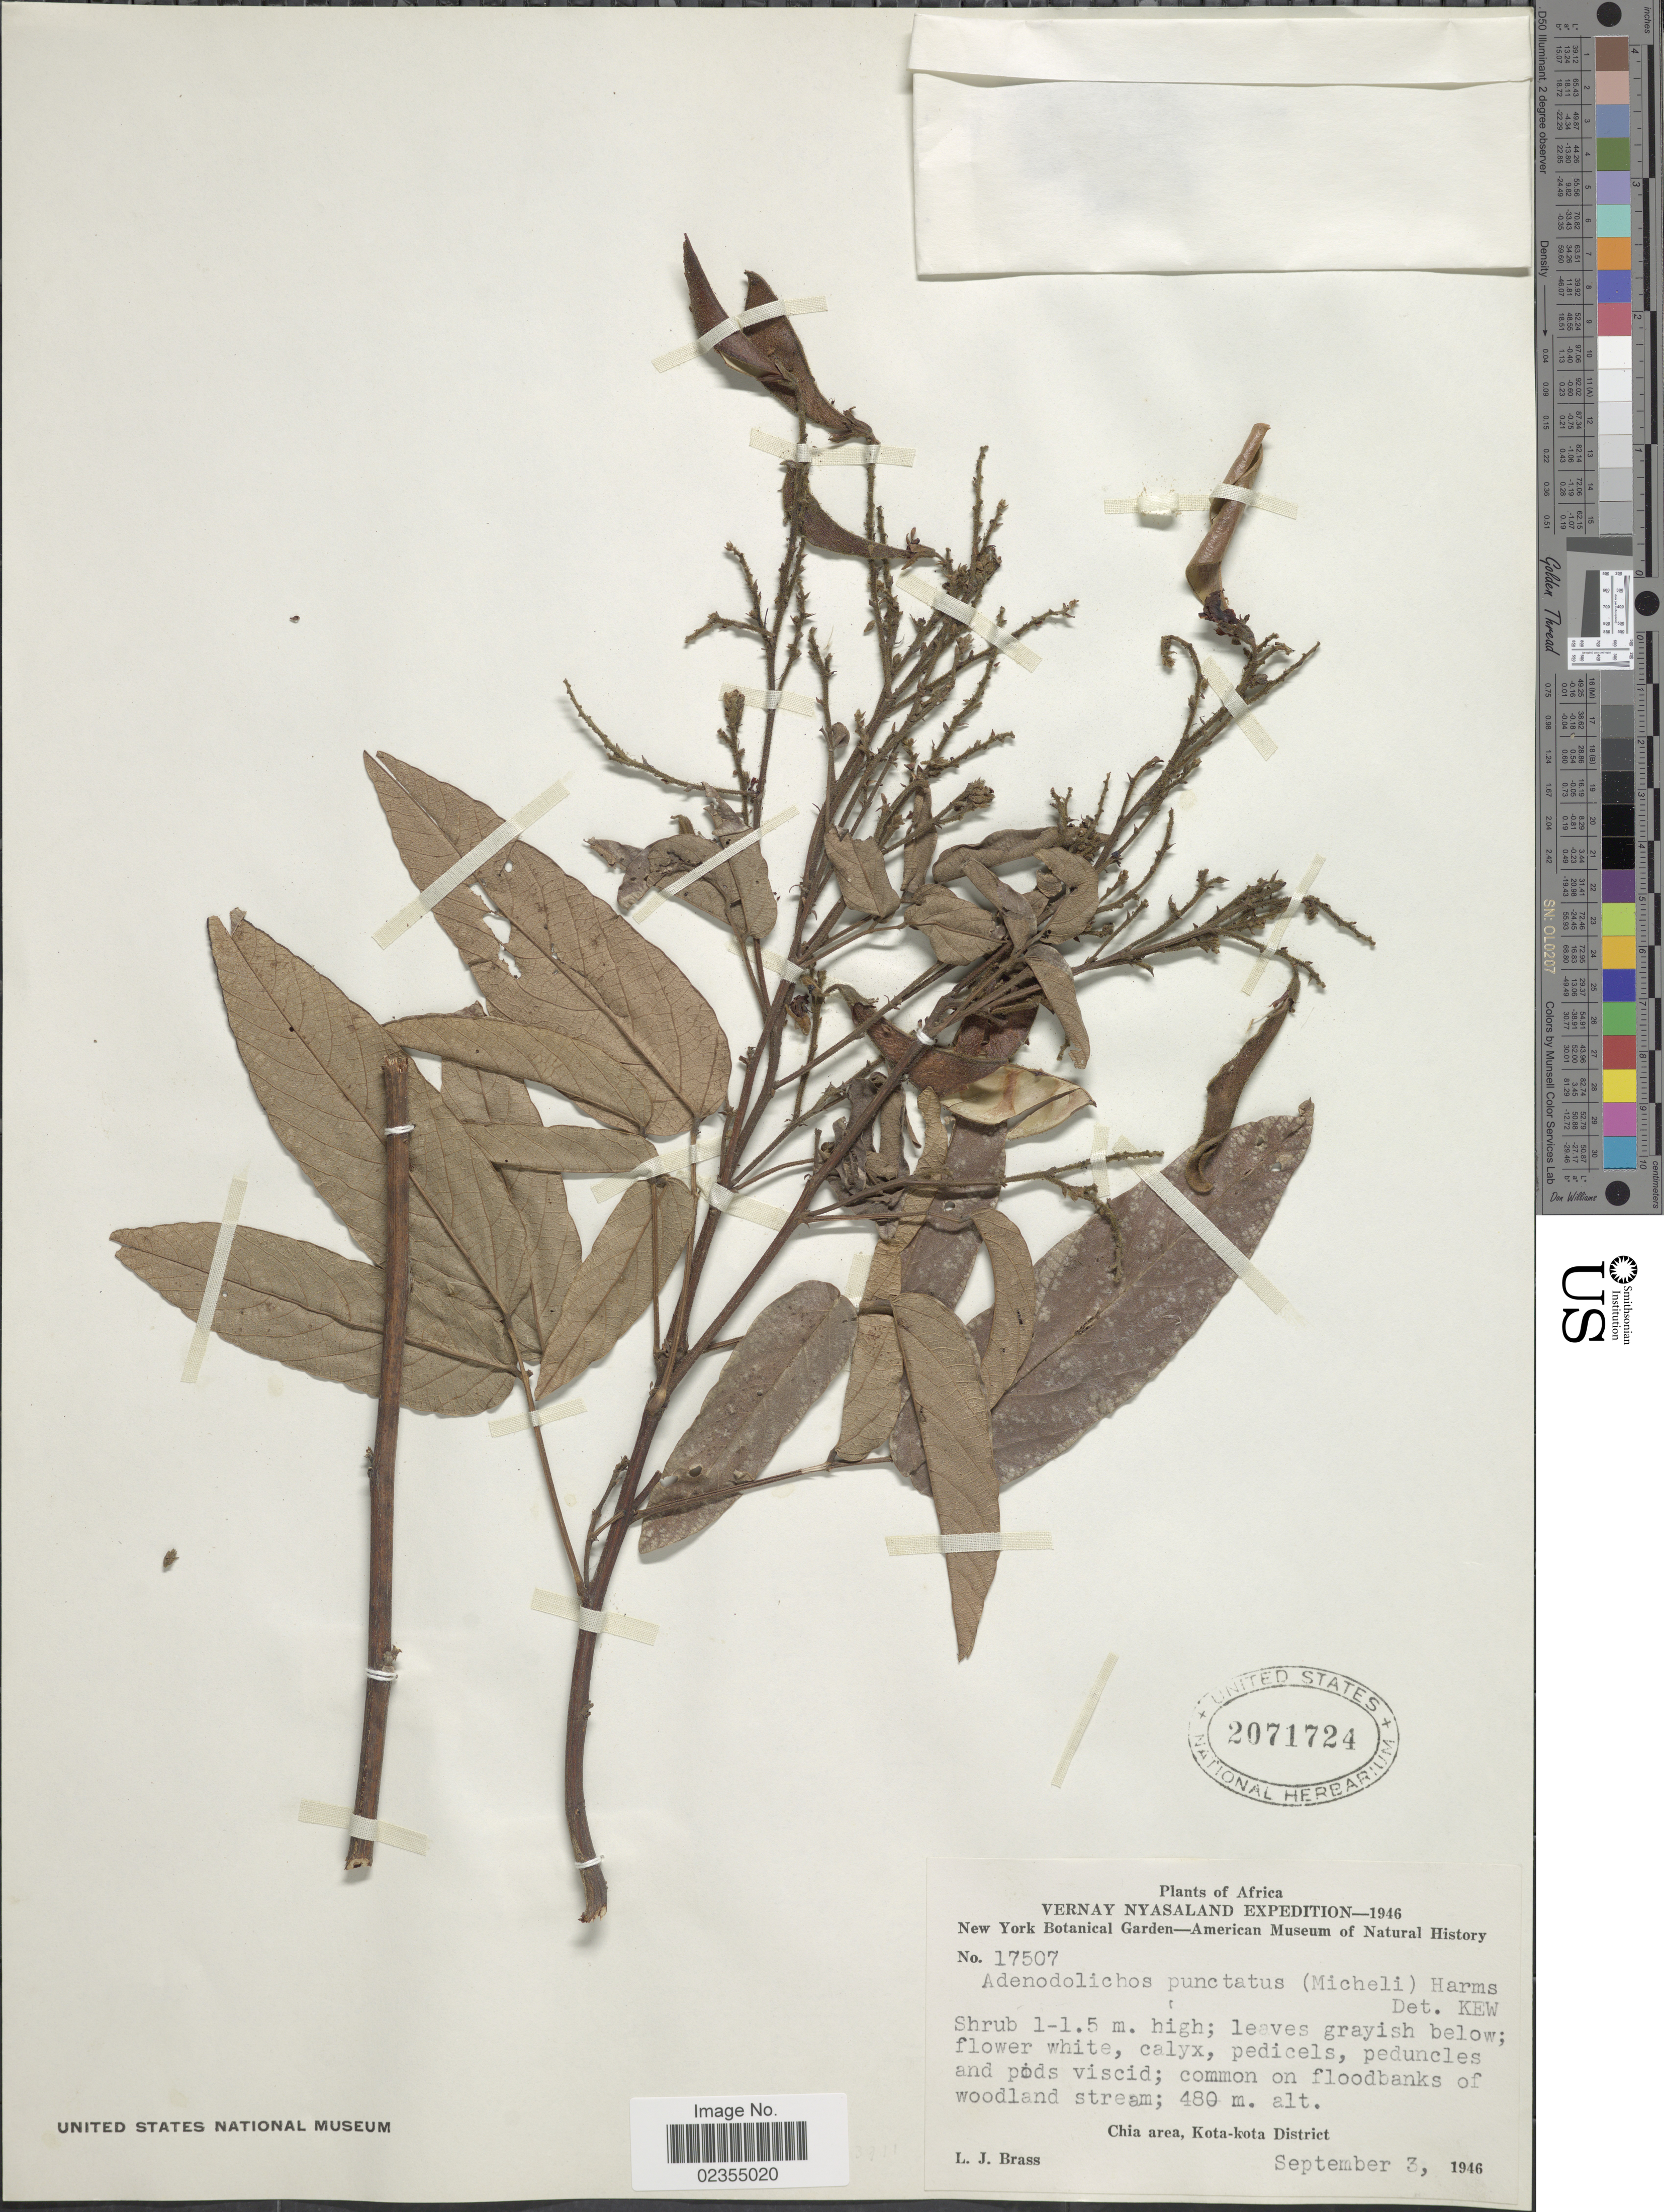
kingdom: Plantae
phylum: Tracheophyta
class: Magnoliopsida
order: Fabales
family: Fabaceae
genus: Adenodolichos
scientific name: Adenodolichos punctatus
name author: (Micheli) Harms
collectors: L. J. Brass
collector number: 17507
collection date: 1946-09-03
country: Malawi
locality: Vernay Nyasaland. Chia area, Kota-kota District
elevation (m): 480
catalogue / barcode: US 2071724